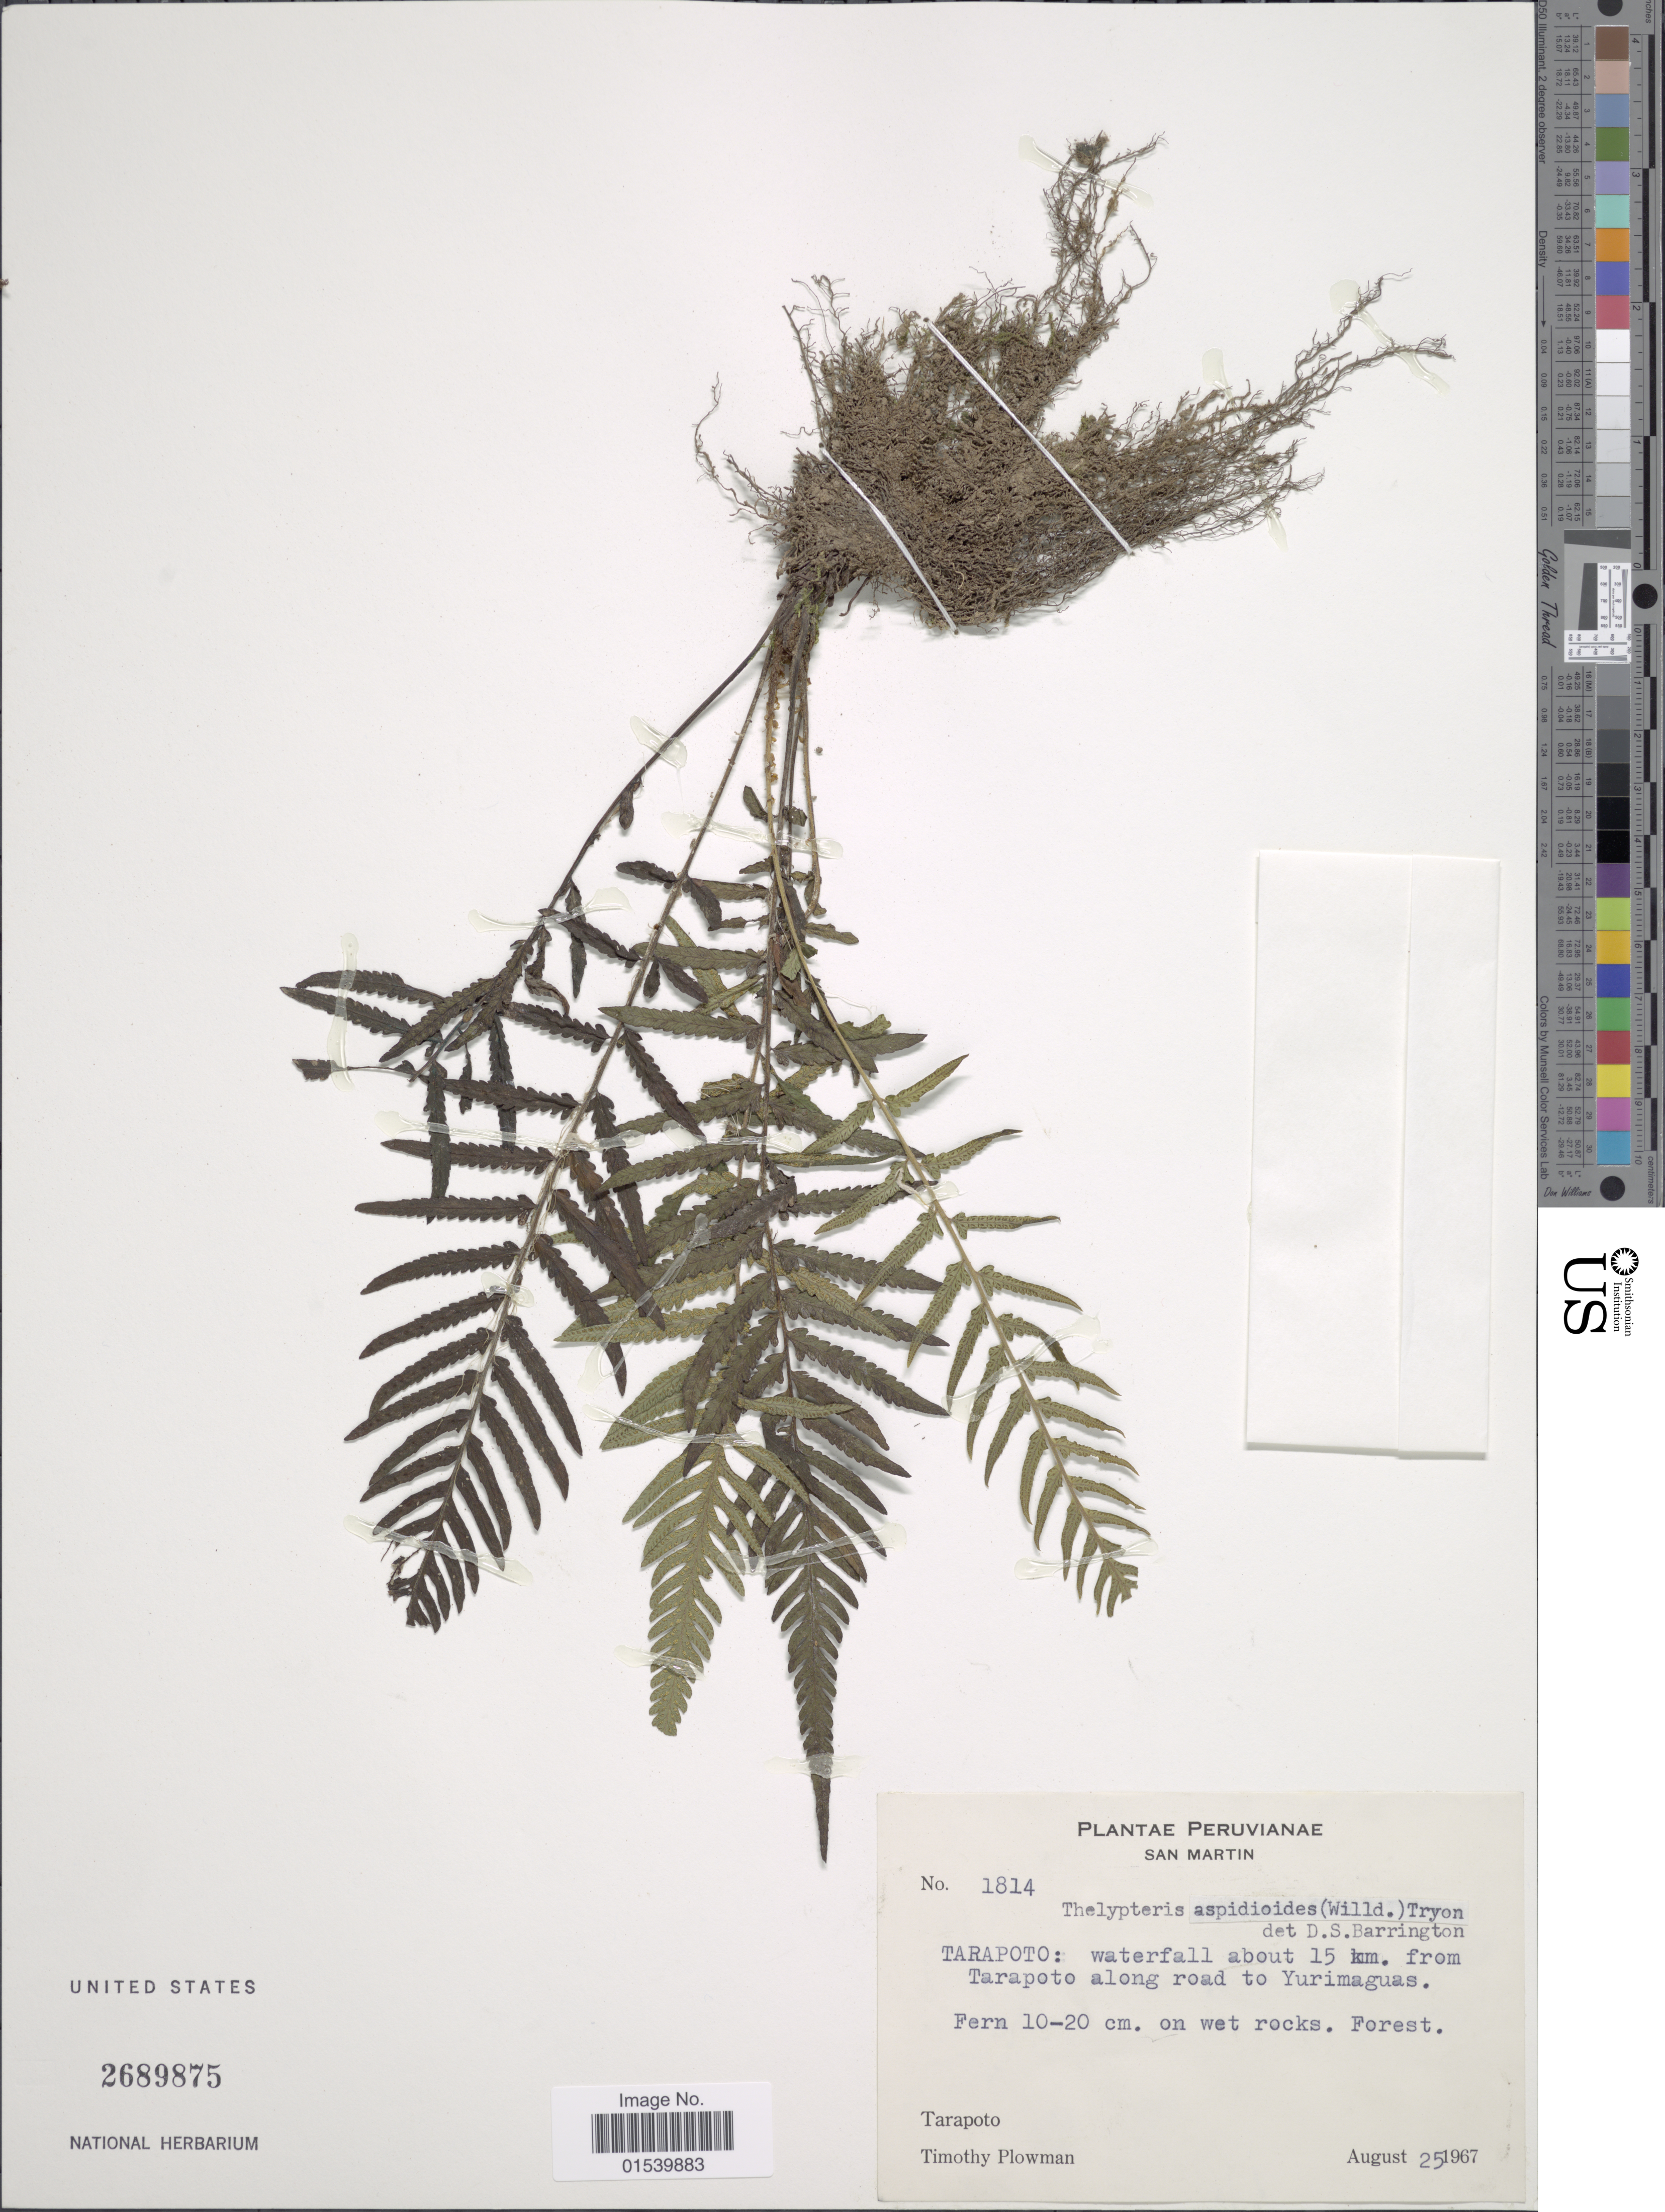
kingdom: Plantae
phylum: Tracheophyta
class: Polypodiopsida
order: Polypodiales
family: Thelypteridaceae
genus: Amauropelta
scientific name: Amauropelta aspidioides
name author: (Willd.) Pic. Serm.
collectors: T. Plowman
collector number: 1814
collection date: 1967-08-25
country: Peru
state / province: San Martín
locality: Tarapoto: waterfall about 15 km. from Tarapoto along road to Yurimaguas, Tarapoto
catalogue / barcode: US 2689875